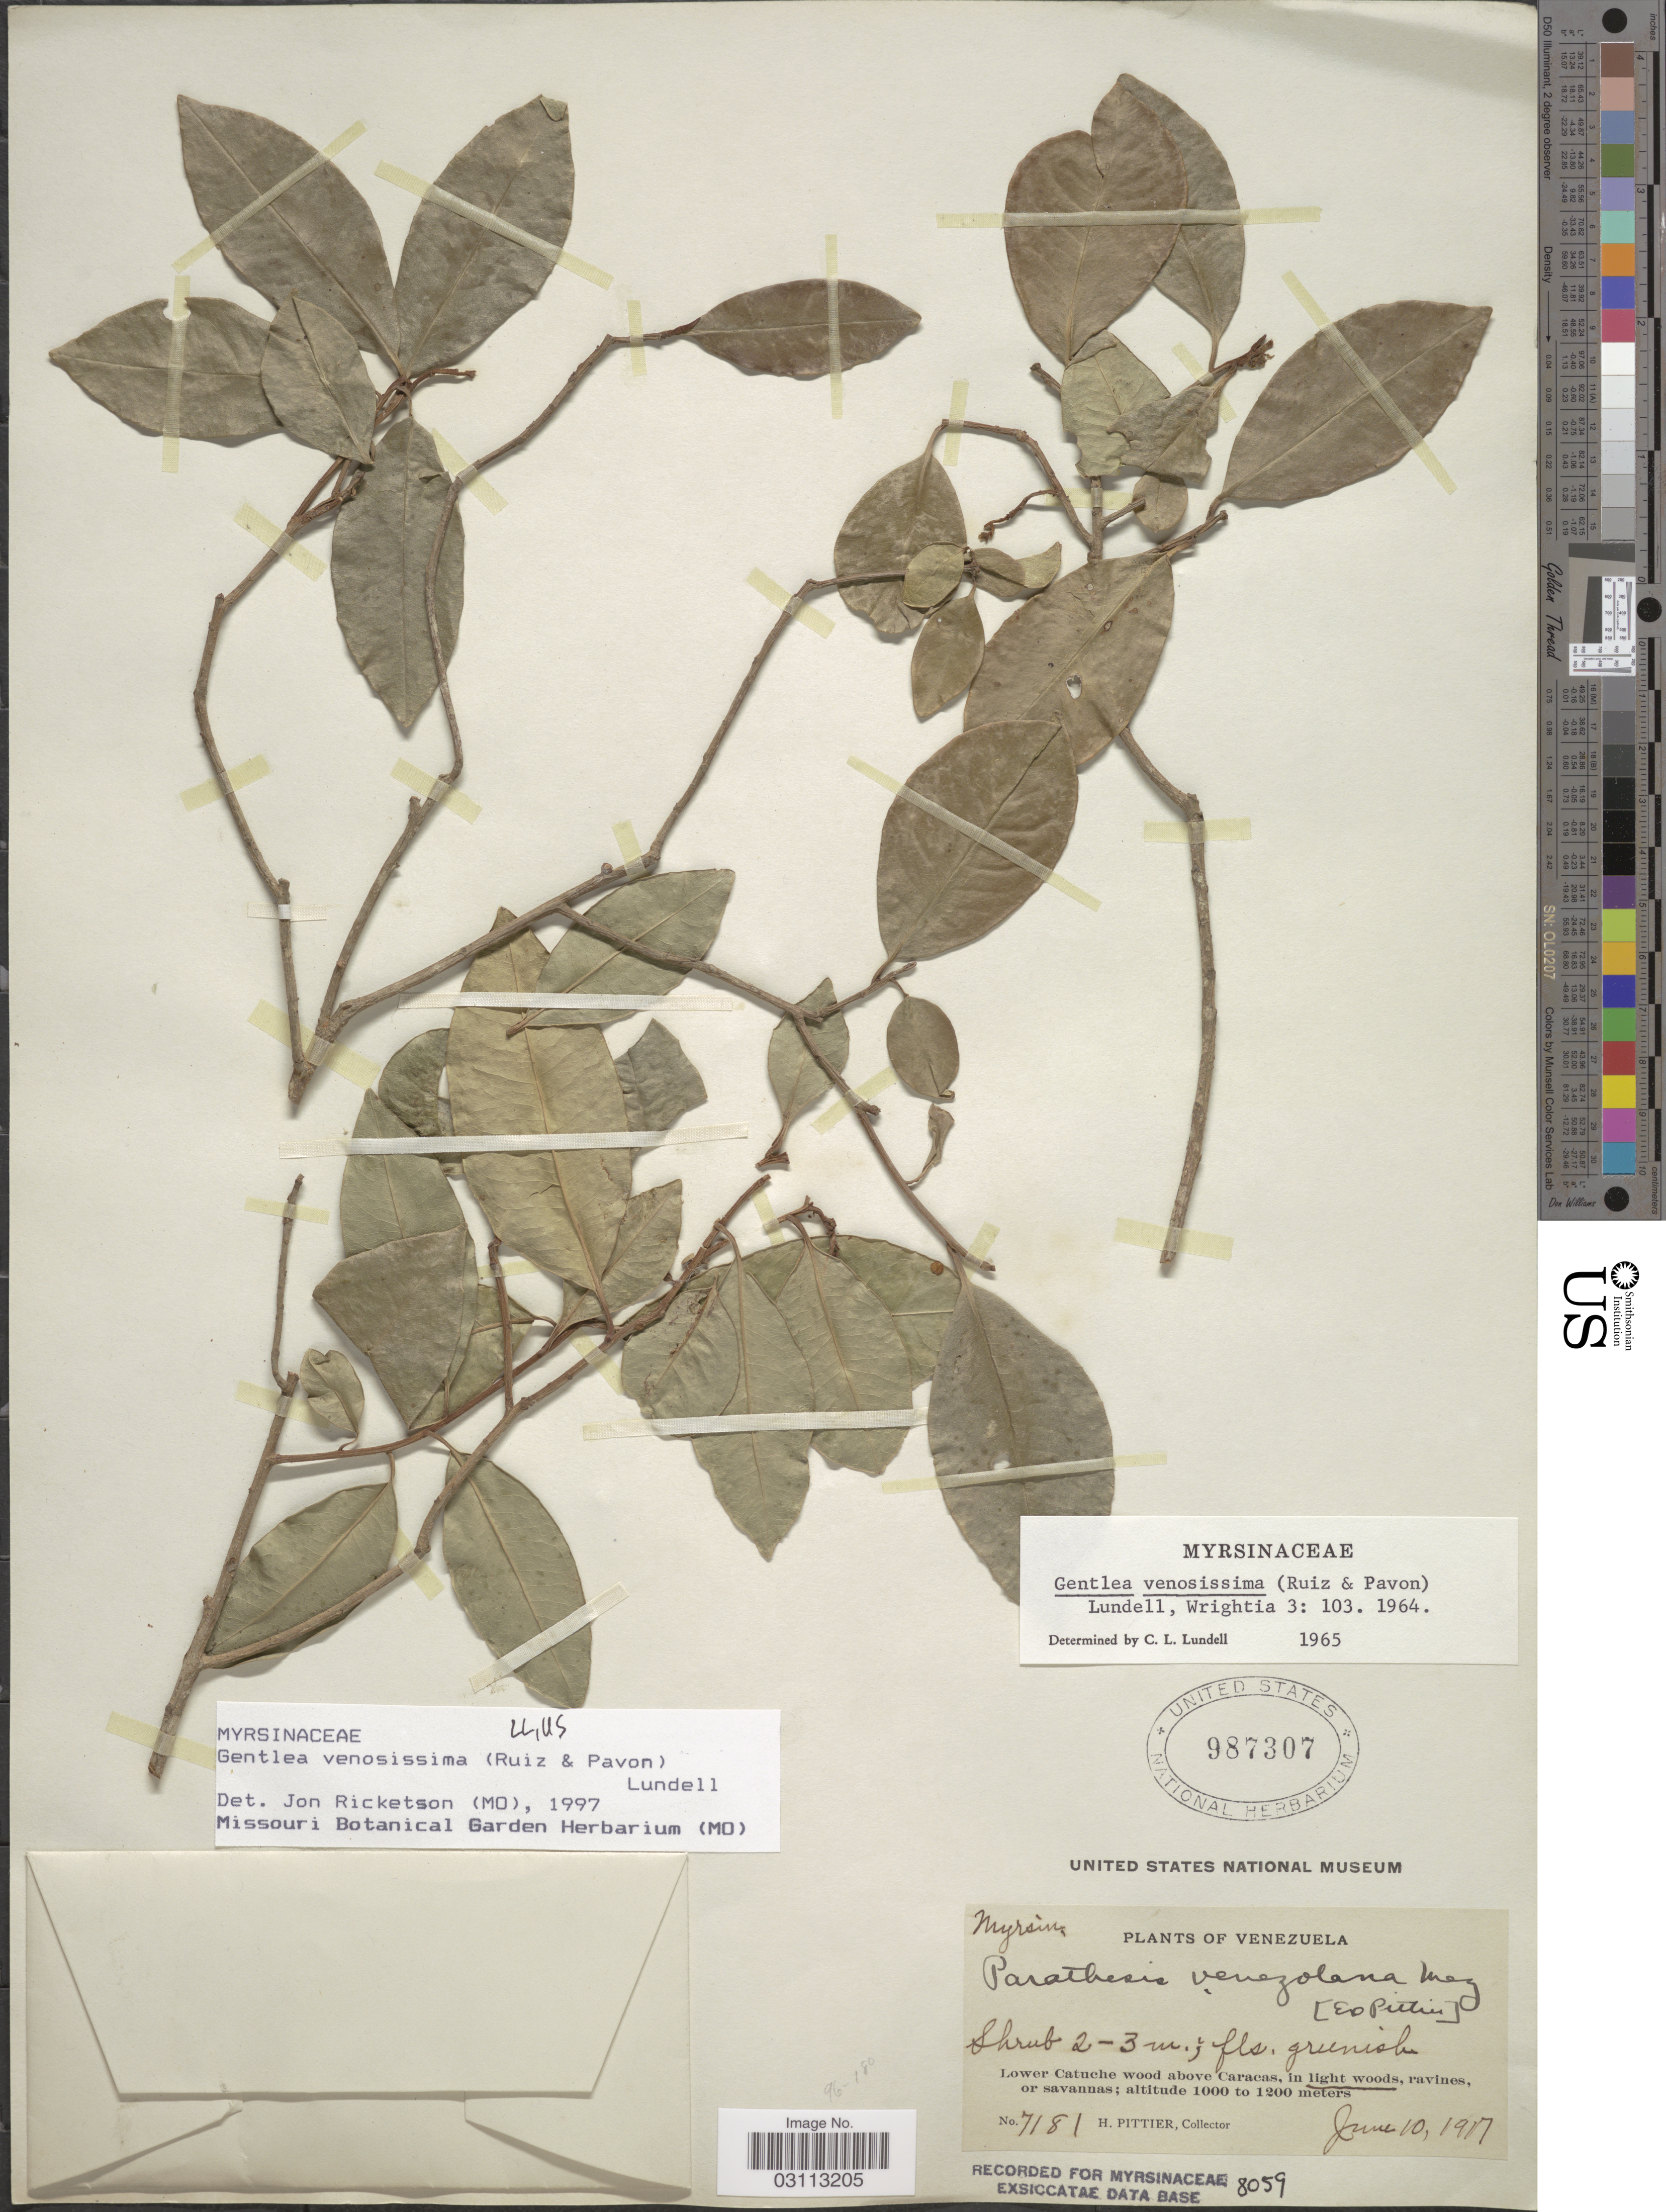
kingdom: Plantae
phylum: Tracheophyta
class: Magnoliopsida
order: Ericales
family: Primulaceae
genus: Gentlea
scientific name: Gentlea venosissima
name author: (Ruiz & Pav.) Lundell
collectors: H. F. Pittier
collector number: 7181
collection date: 1917-06-10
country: Venezuela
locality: Lower Catuche wood above Caracas.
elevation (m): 1000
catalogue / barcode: US 987307